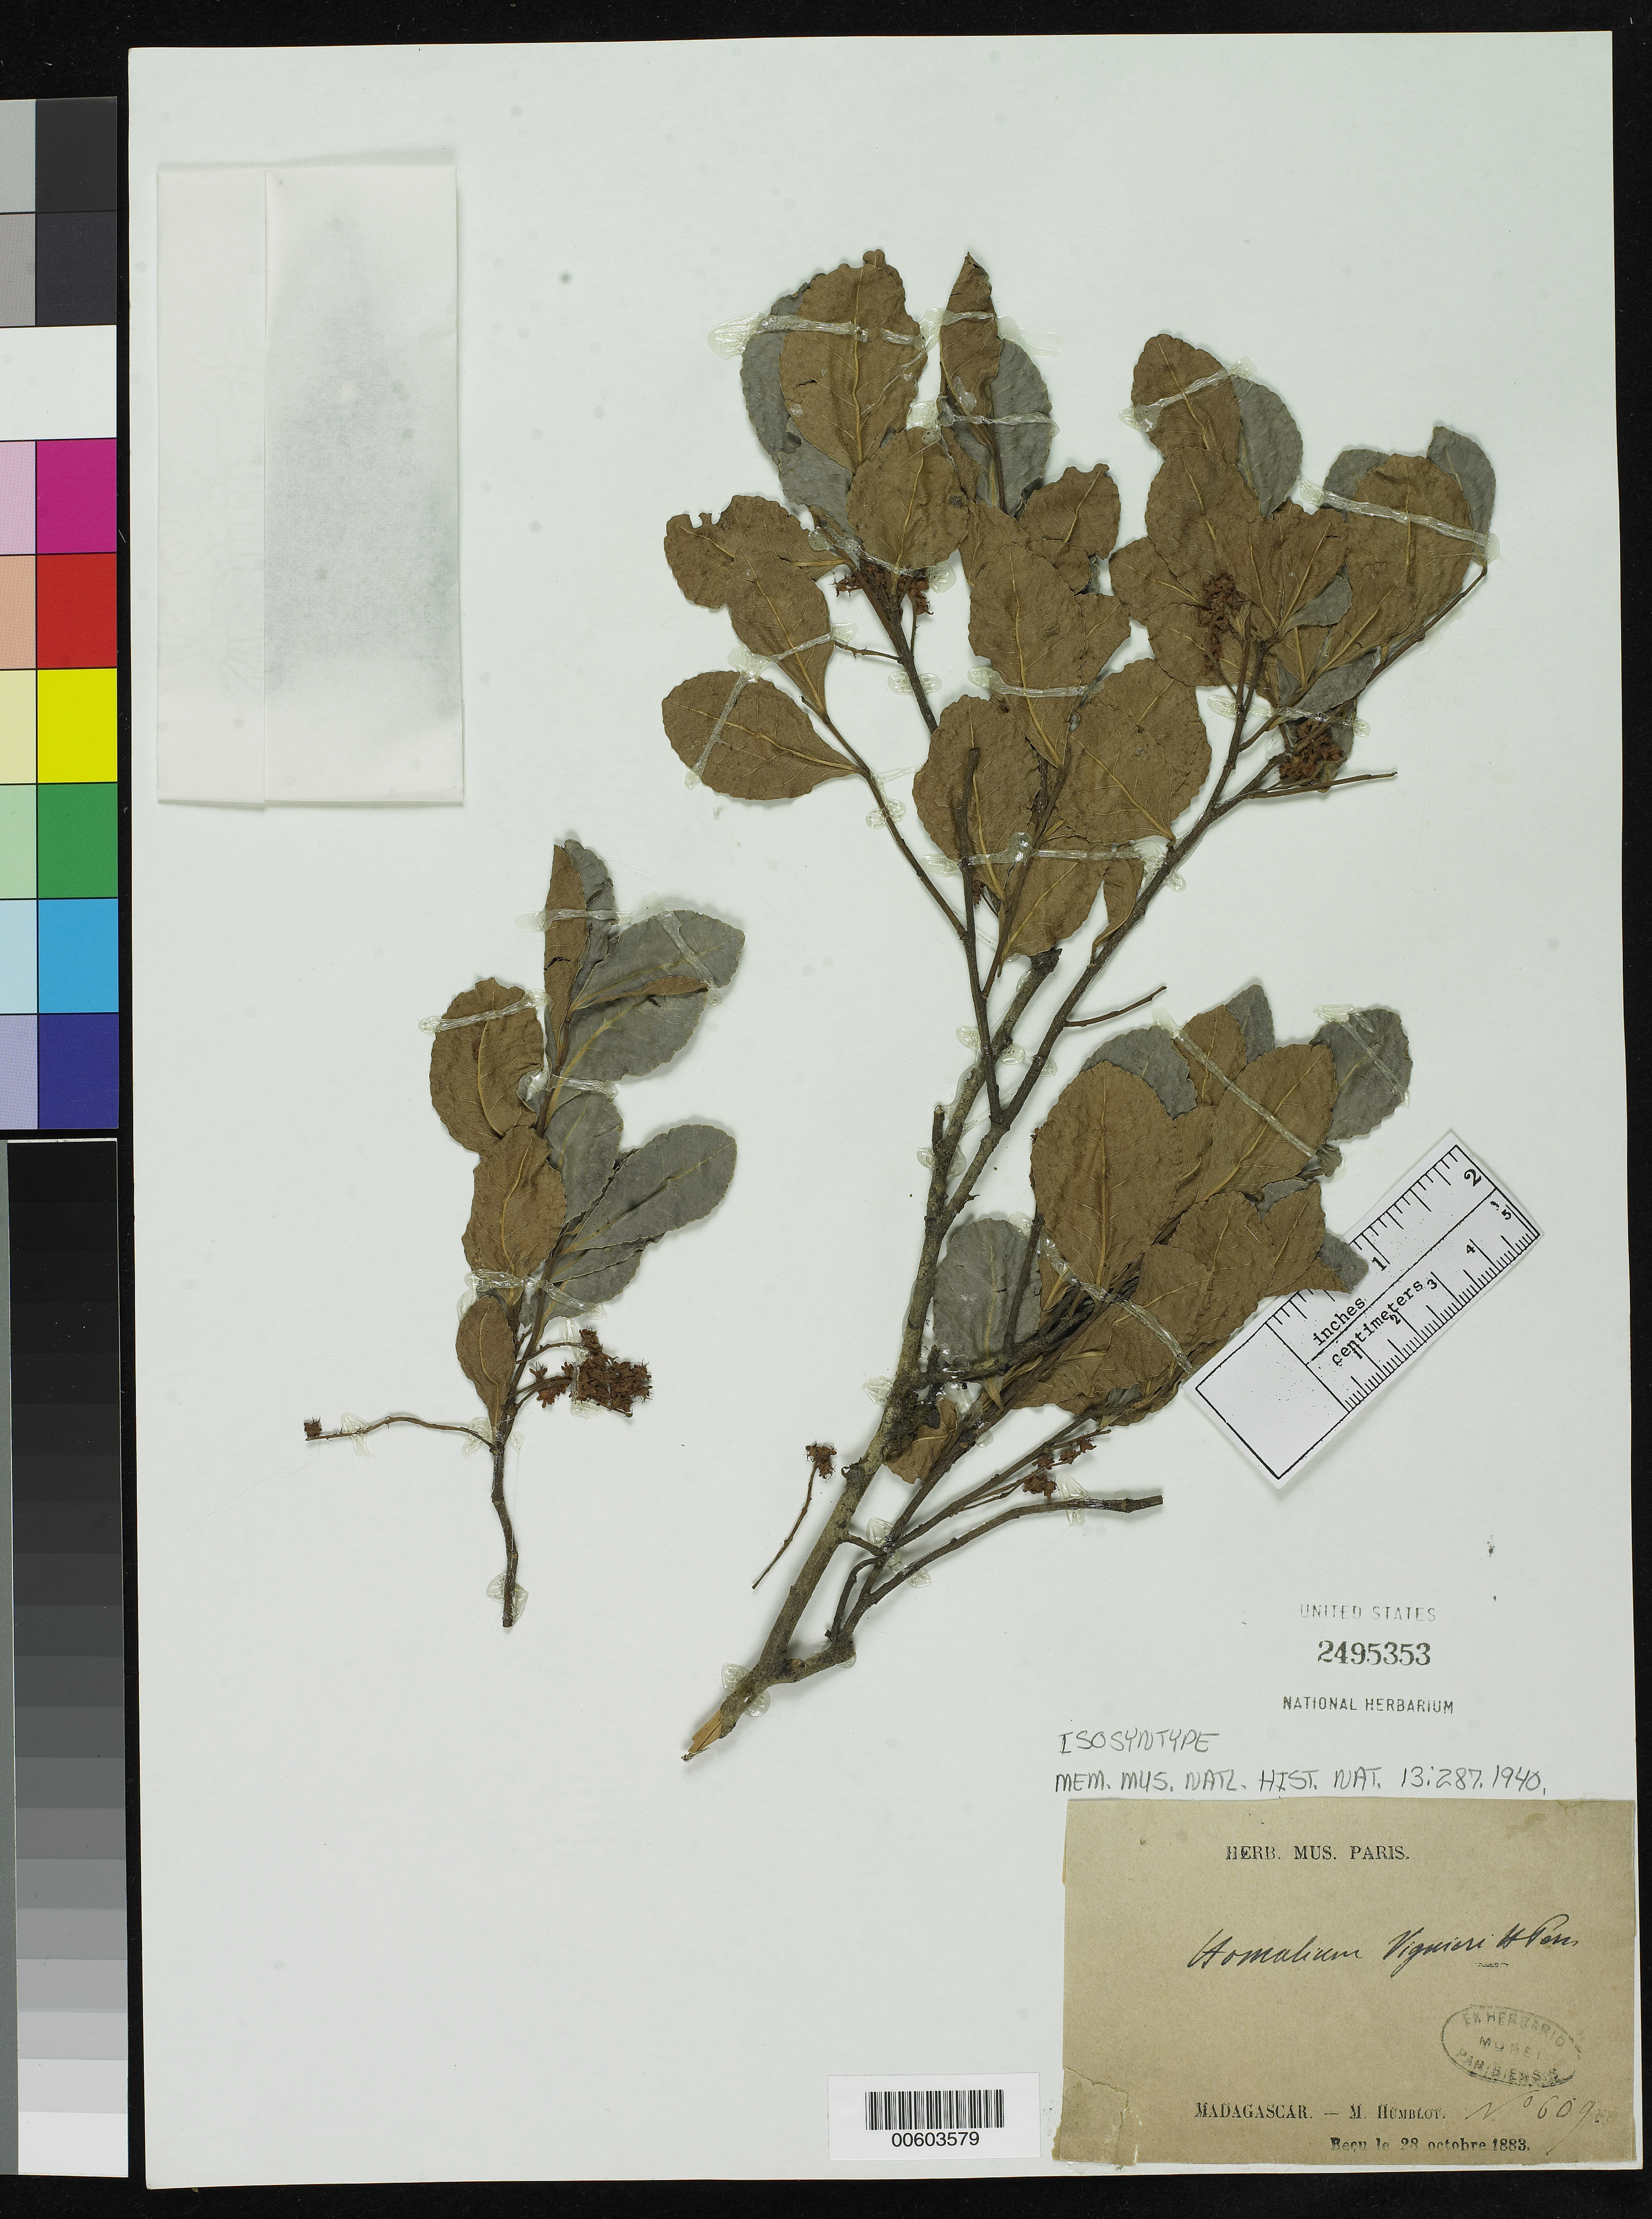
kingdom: Plantae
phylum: Tracheophyta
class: Magnoliopsida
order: Malpighiales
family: Salicaceae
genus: Homalium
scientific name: Homalium viguieri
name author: H. Perrier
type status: Isosyntype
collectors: L. Humblot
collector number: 609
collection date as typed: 28 Oct 1883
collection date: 1883-10-28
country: Madagascar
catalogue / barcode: US 2495353